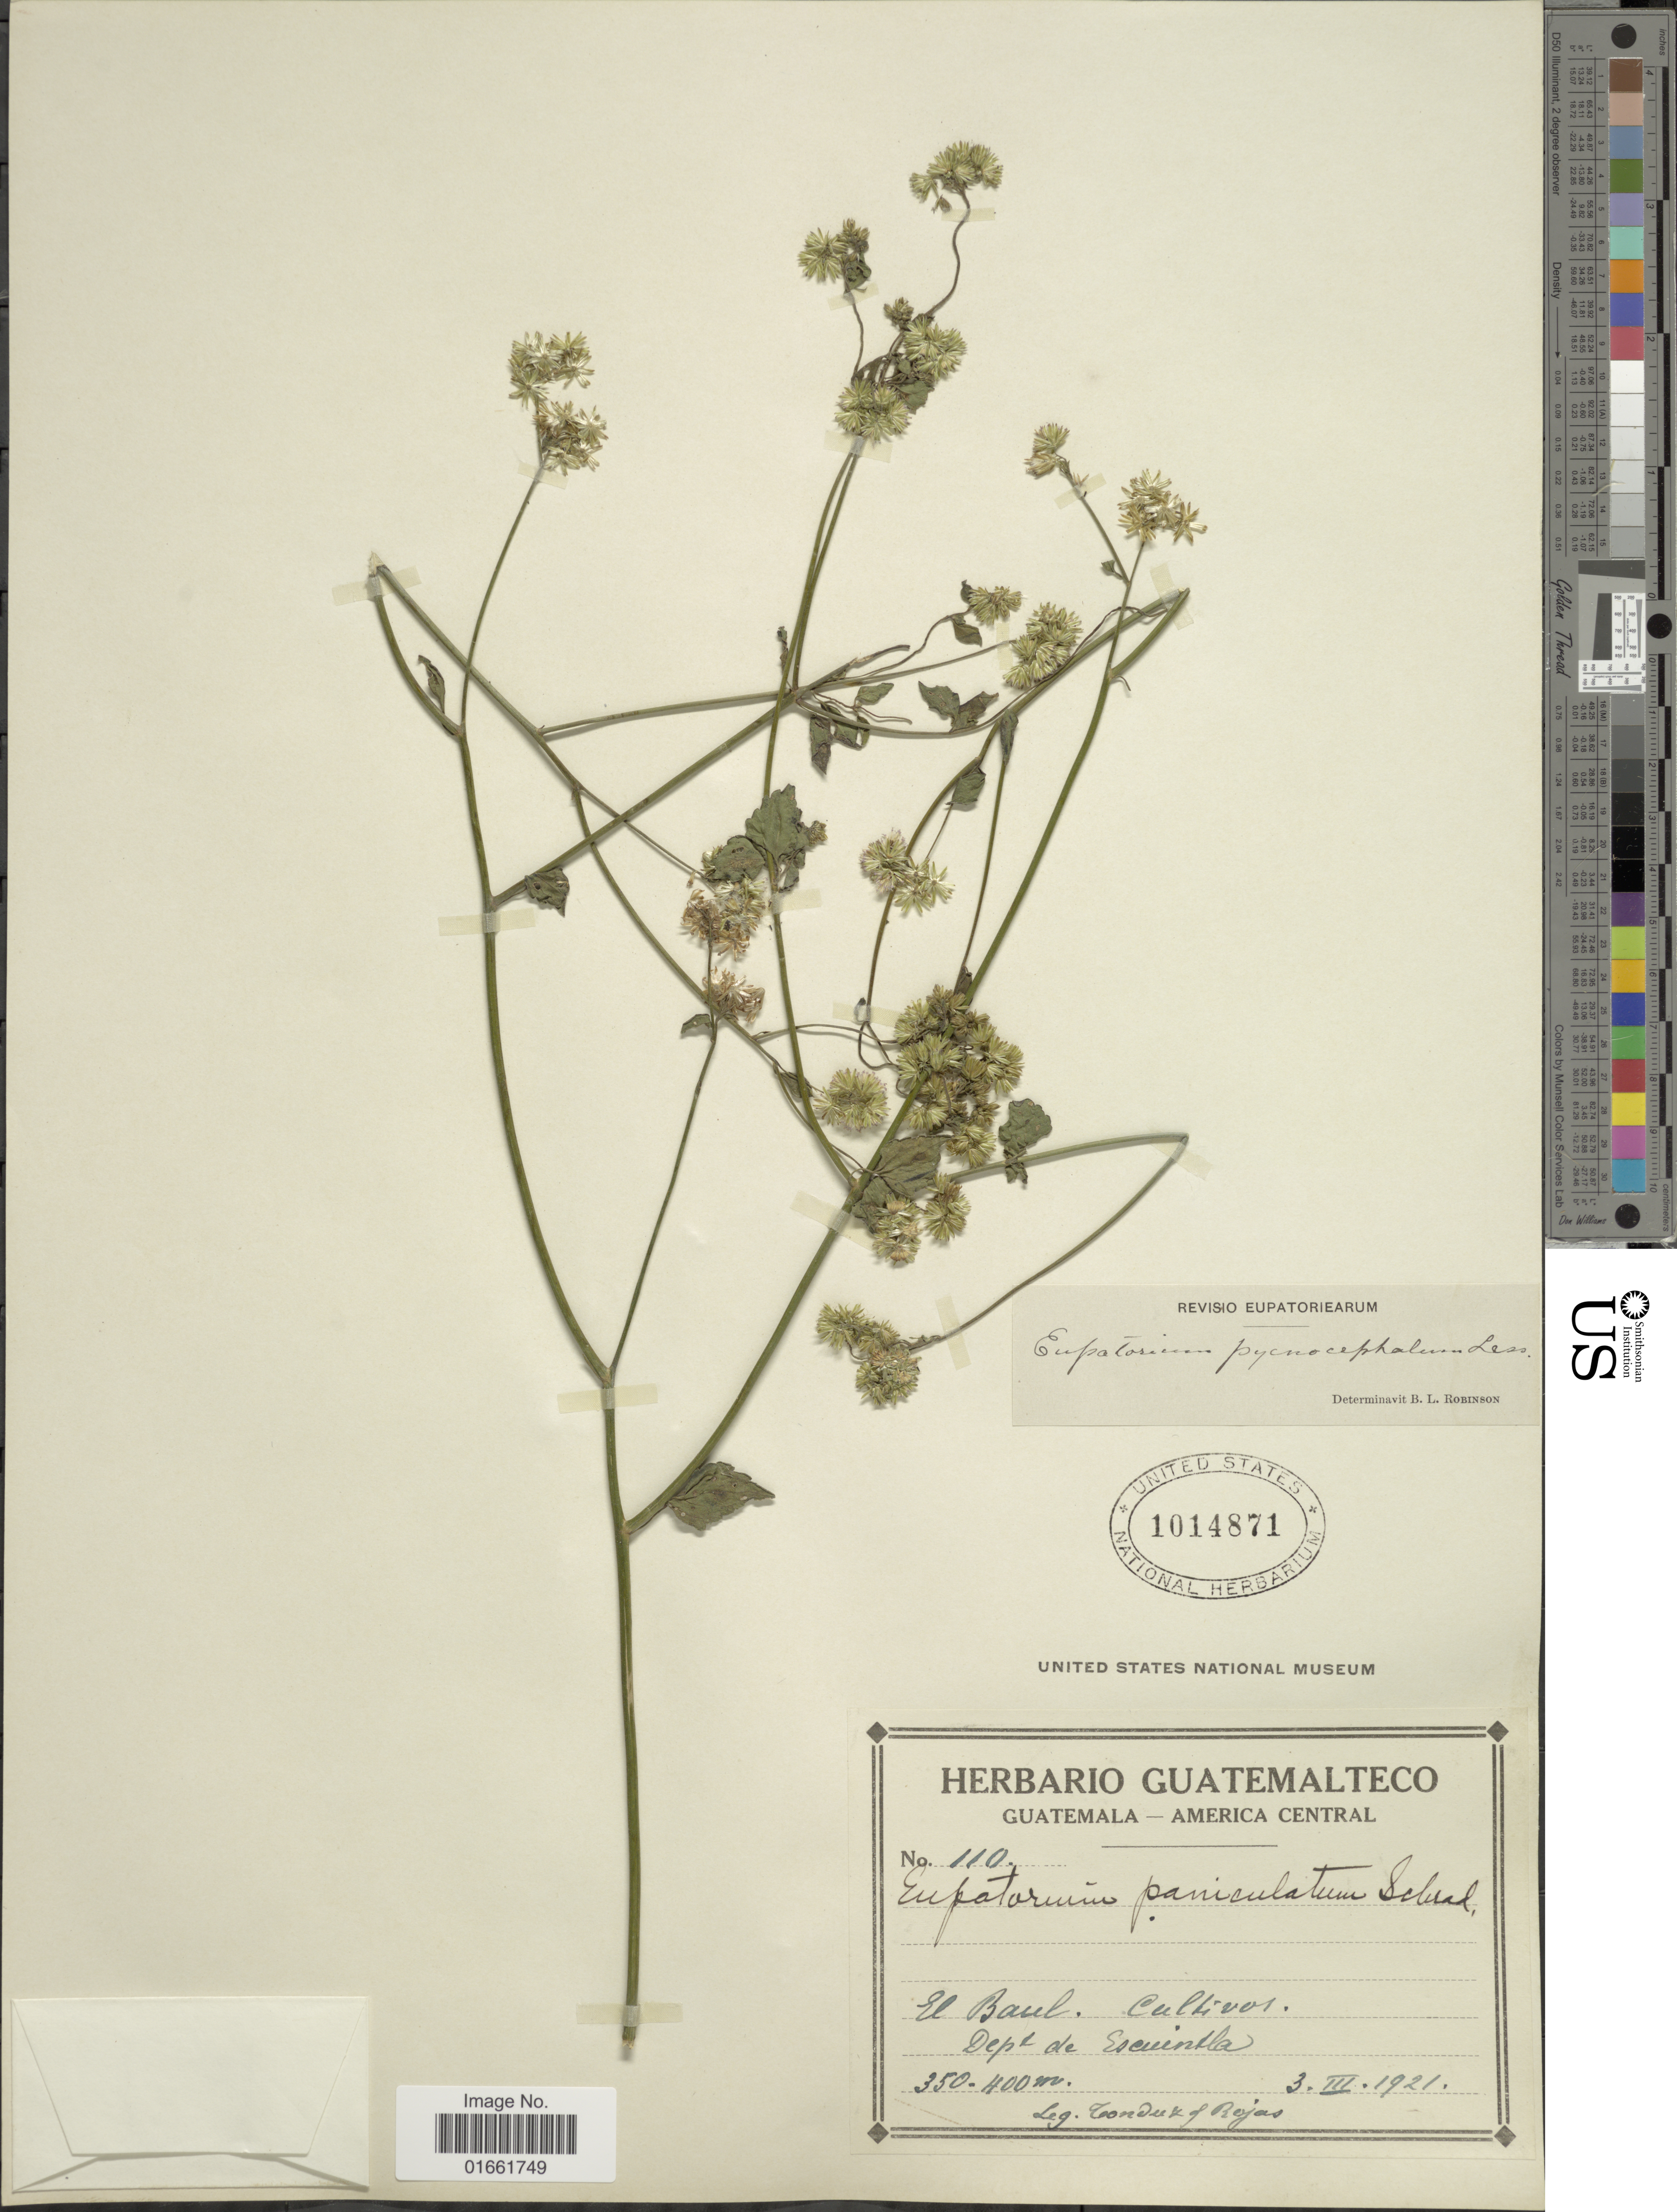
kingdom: Plantae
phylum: Tracheophyta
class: Magnoliopsida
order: Asterales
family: Asteraceae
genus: Fleischmannia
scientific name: Fleischmannia pratensis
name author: (Klatt) R.M. King & H. Rob.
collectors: A. Tonduz & Rojas, --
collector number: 110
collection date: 1921-03-03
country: Guatemala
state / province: Escuintla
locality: El Baul. Cultivos. Dept de Escuintla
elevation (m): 350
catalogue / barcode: US 1014871